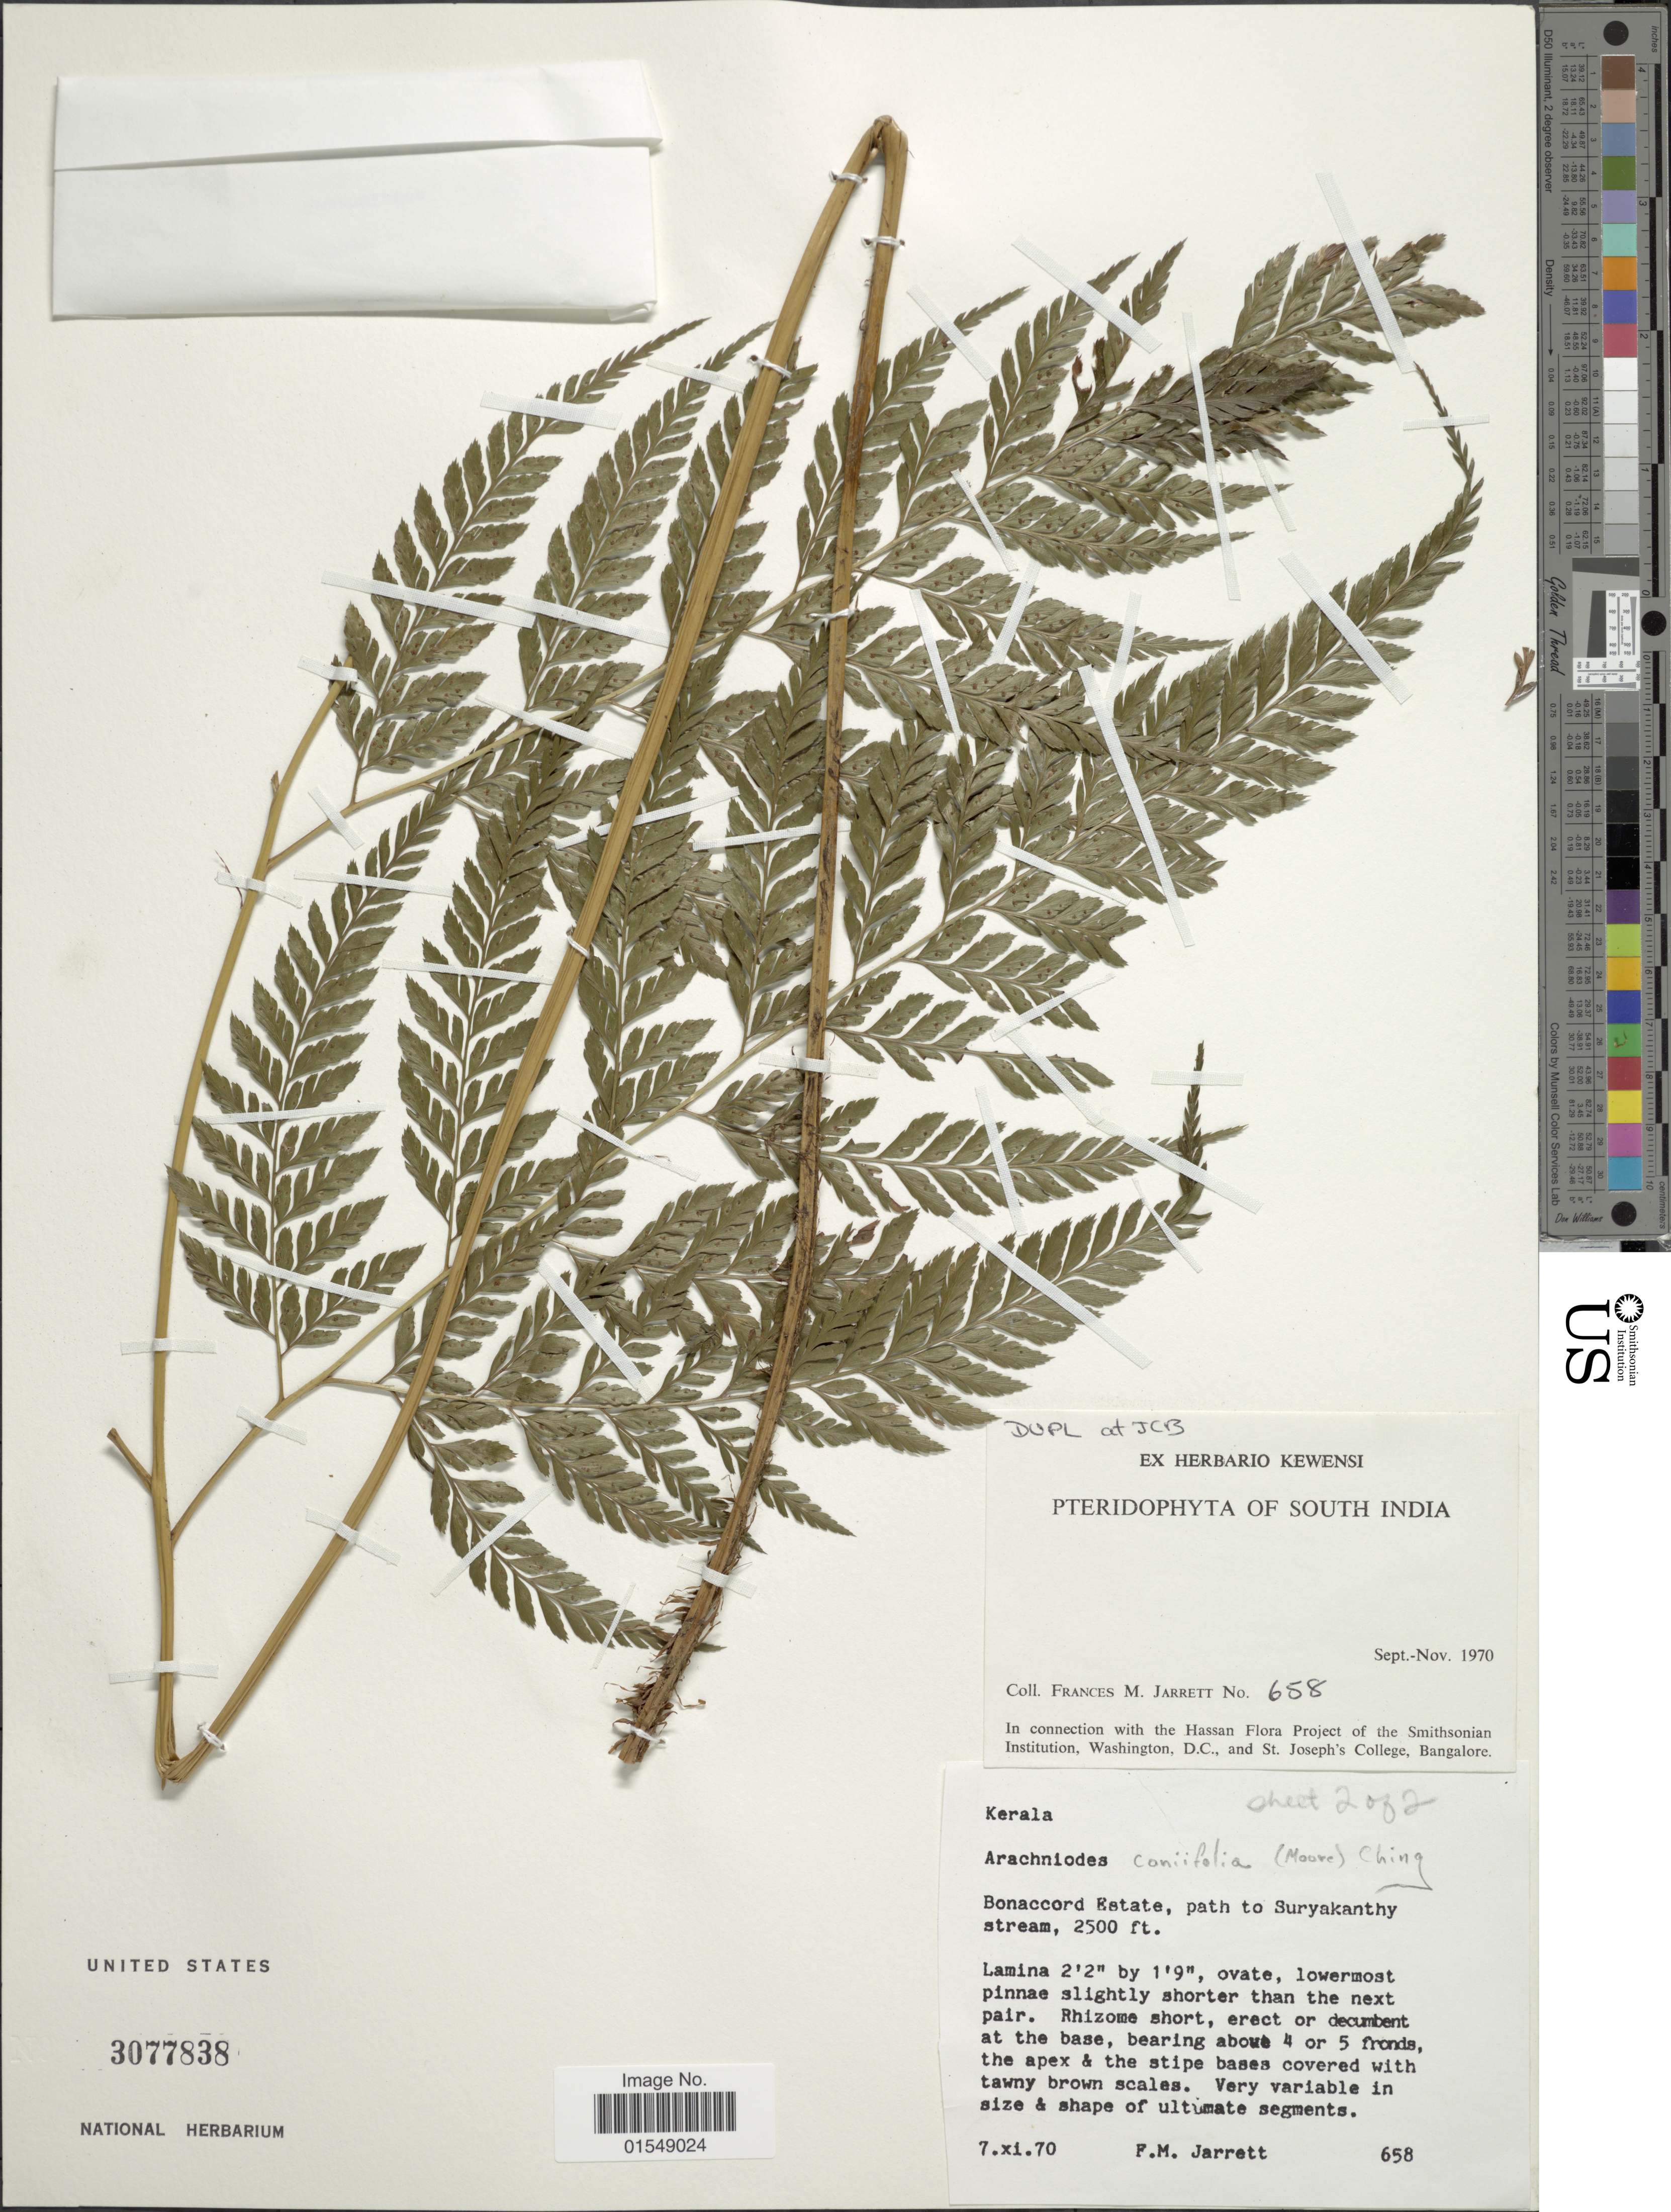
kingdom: Plantae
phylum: Tracheophyta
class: Polypodiopsida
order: Polypodiales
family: Dryopteridaceae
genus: Arachniodes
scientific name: Arachniodes coniifolia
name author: (T. Moore) Ching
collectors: F. M. Jarrett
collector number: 658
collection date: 1970-11-07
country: India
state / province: Kerala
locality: South India, Bonaccord Estate, path to Suryakanthy stream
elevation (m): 762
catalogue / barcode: US 3077838